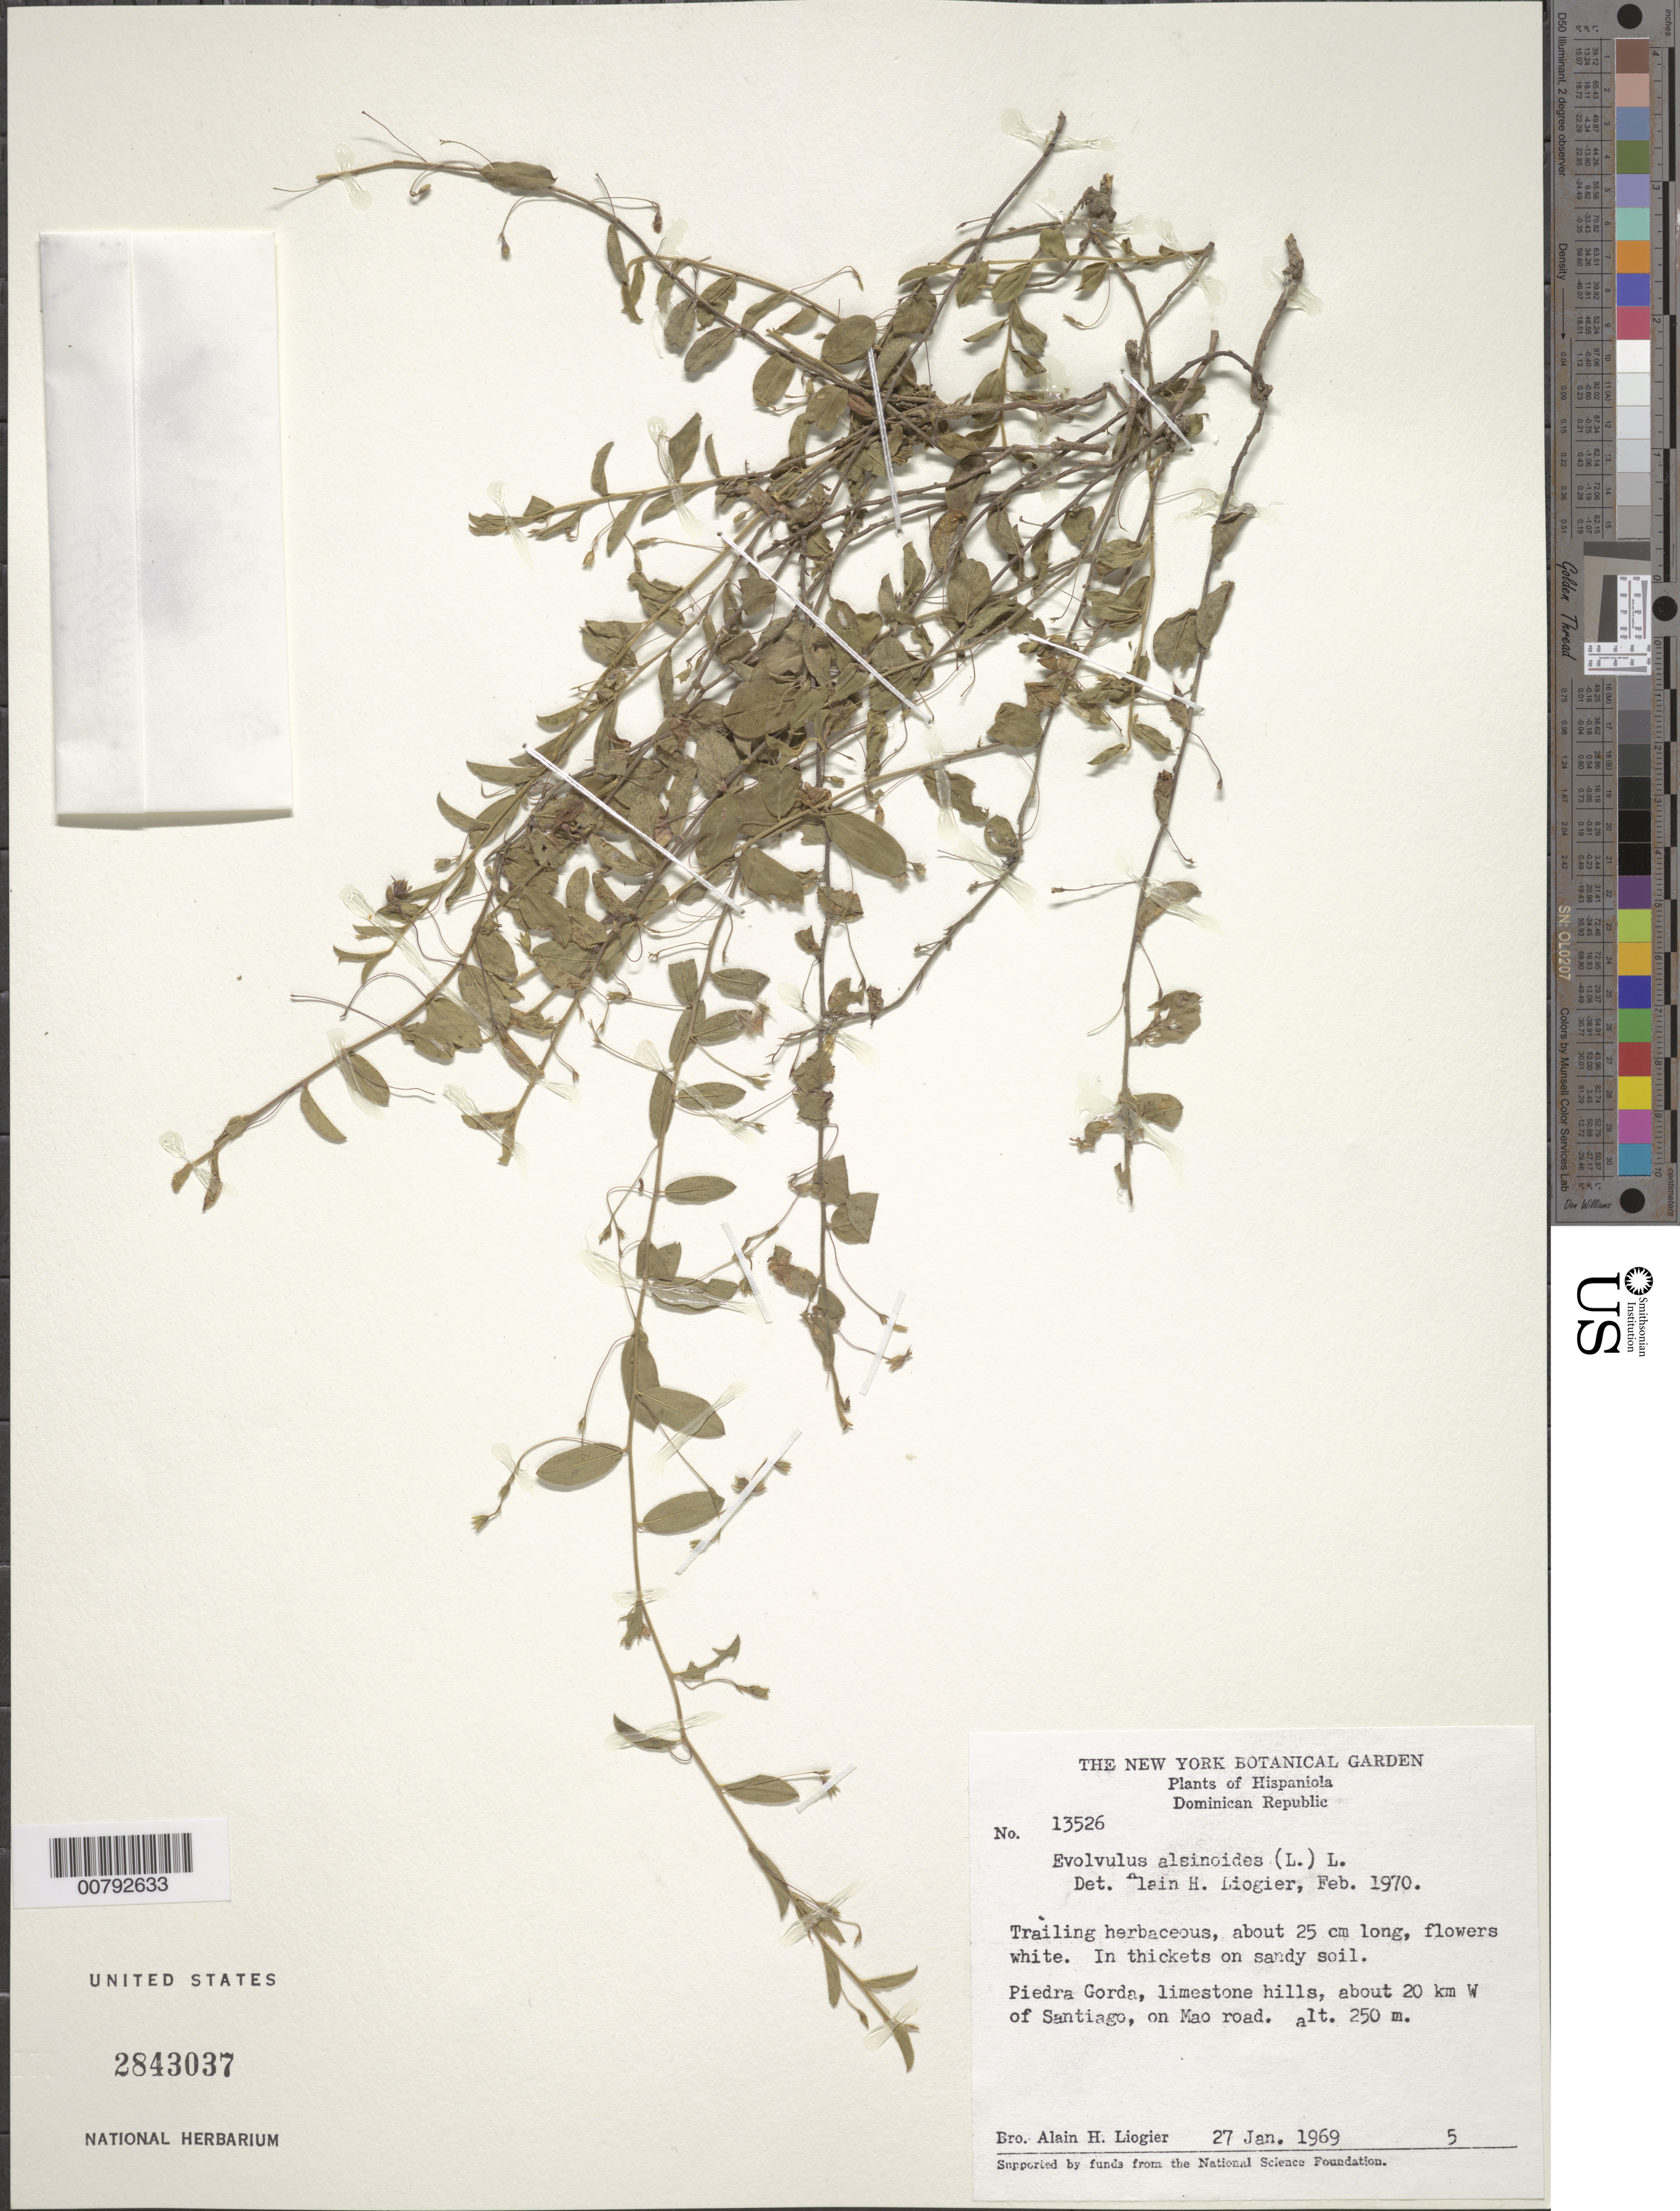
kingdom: Plantae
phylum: Tracheophyta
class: Magnoliopsida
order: Solanales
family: Convolvulaceae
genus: Evolvulus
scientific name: Evolvulus alsinoides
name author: (L.) L.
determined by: Liogier, Alain H.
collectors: A. H. Liogier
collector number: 13526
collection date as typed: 27 Jan 1969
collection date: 1969-01-27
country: Dominican Republic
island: Hispaniola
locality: Piedra Gorda, about 20 km W of Santiago, on Mao road.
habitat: In thickets on sandy soil, limestone hills.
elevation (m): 250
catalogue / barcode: US 2843037